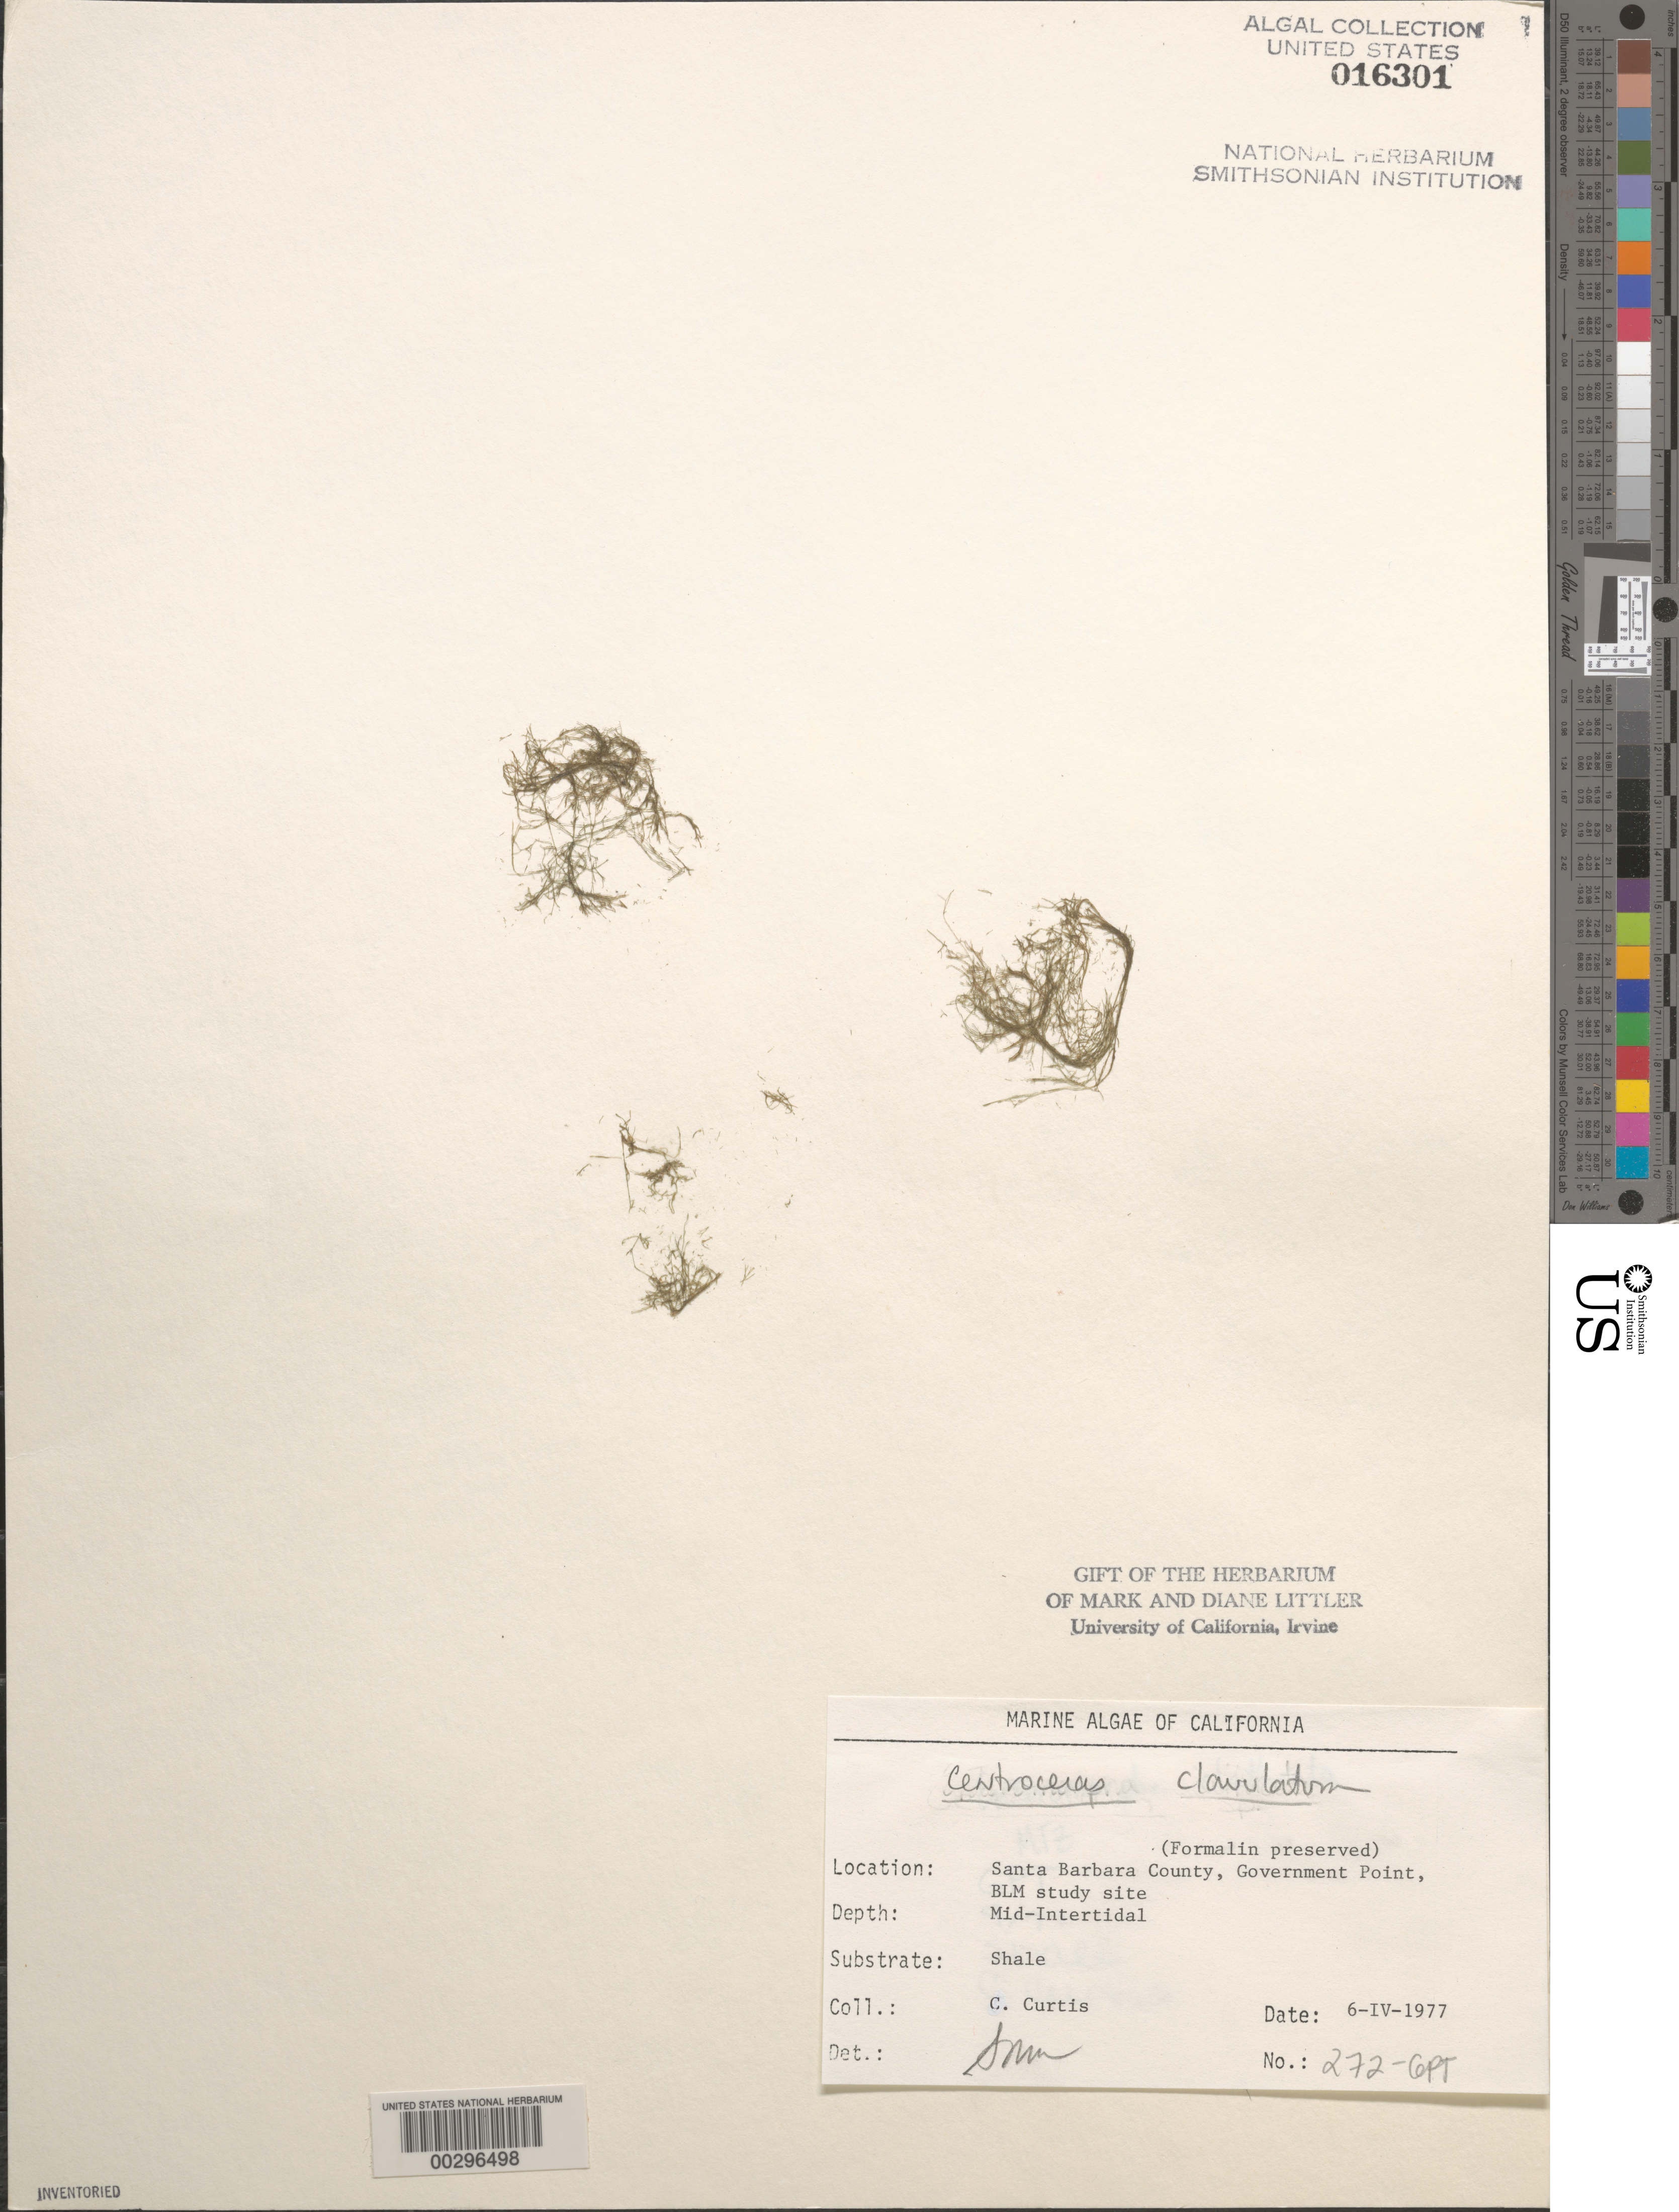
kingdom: Plantae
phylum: Rhodophyta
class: Florideophyceae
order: Ceramiales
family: Ceramiaceae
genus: Centroceras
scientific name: Centroceras clavulatum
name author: (C. Agardh) Mont.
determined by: Murray, S. N.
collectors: C. Curtis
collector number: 272-gpt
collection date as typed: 06 Apr 1977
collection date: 1977-04-06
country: United States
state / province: California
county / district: Santa Barbara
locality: Government Point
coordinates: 34 26'31"N, 120 24'06"W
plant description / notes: BLM-SOCALBIGHT Rocky Intertidal Survey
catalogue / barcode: US 16301